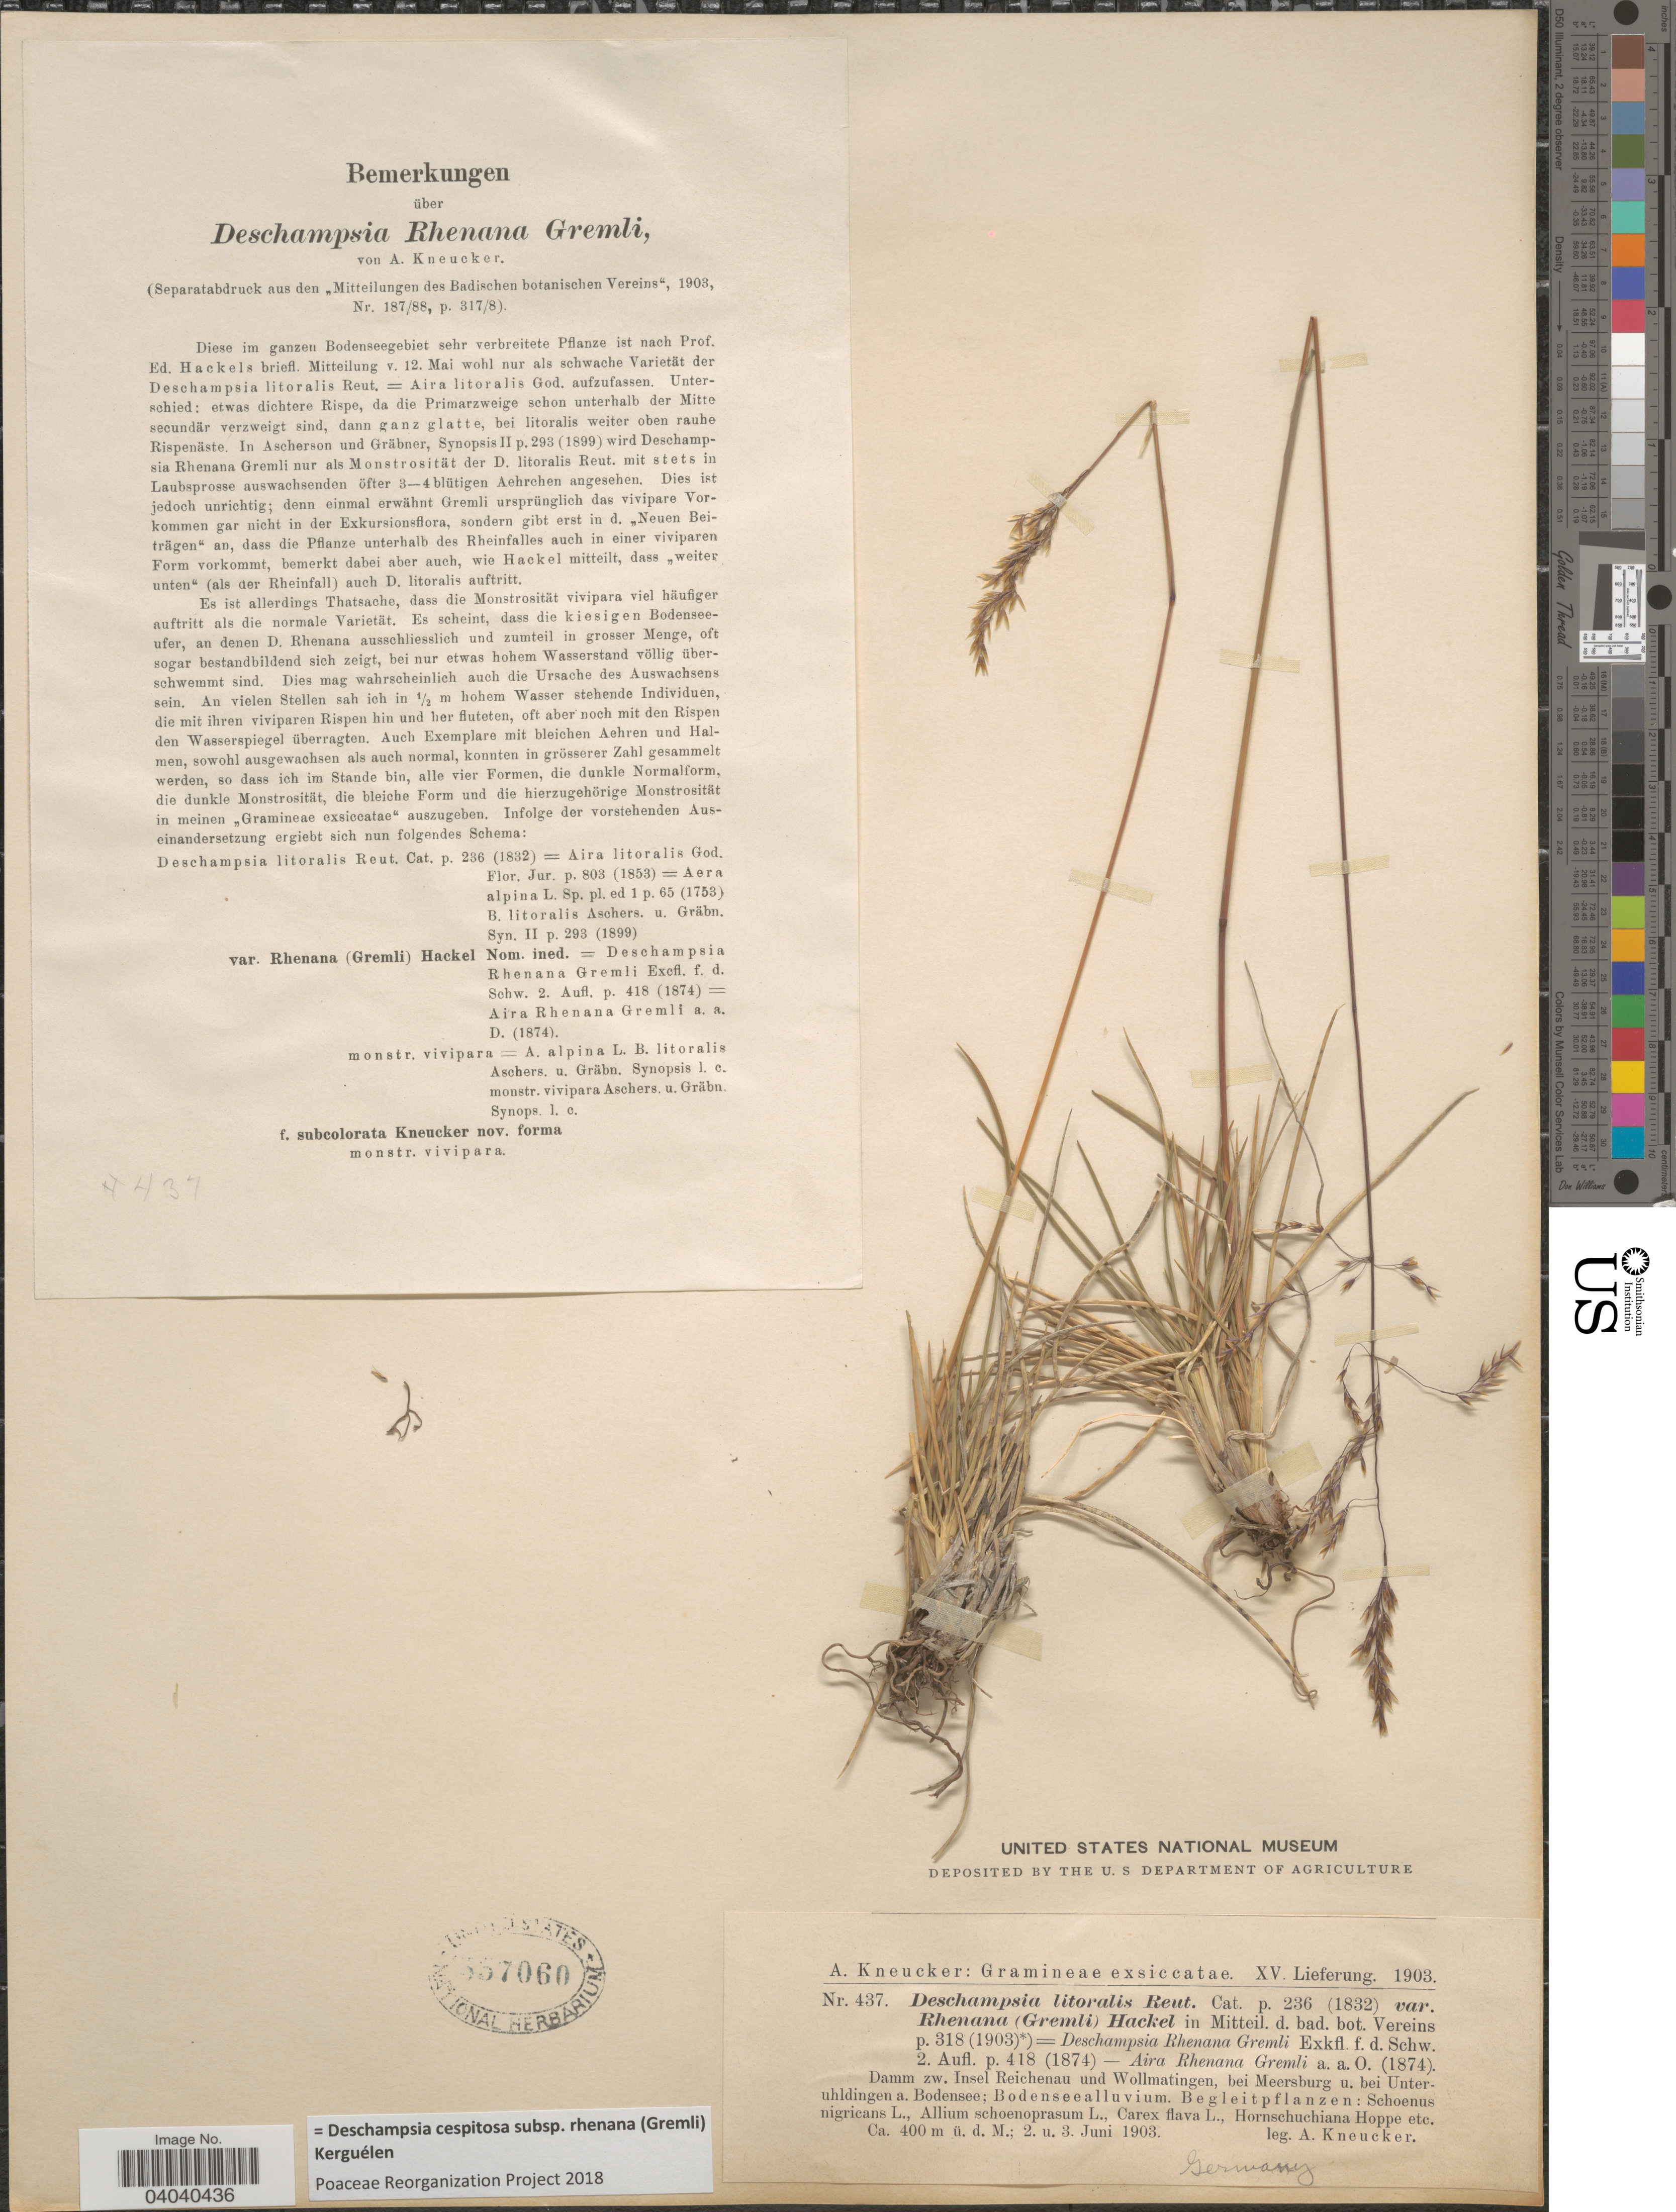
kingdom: Plantae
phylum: Tracheophyta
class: Liliopsida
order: Poales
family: Poaceae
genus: Deschampsia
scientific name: Deschampsia cespitosa subsp. rhenana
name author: (Gremli) Kerguélen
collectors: A. Kneucker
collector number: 437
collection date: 1903-06-02/1903-06-03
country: Germany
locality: Damm zw. Insel Reichenau und Wollmatingen, bei Meersburg u. bei Unteruhldingen a. Bodensee.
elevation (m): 400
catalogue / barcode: US 557060